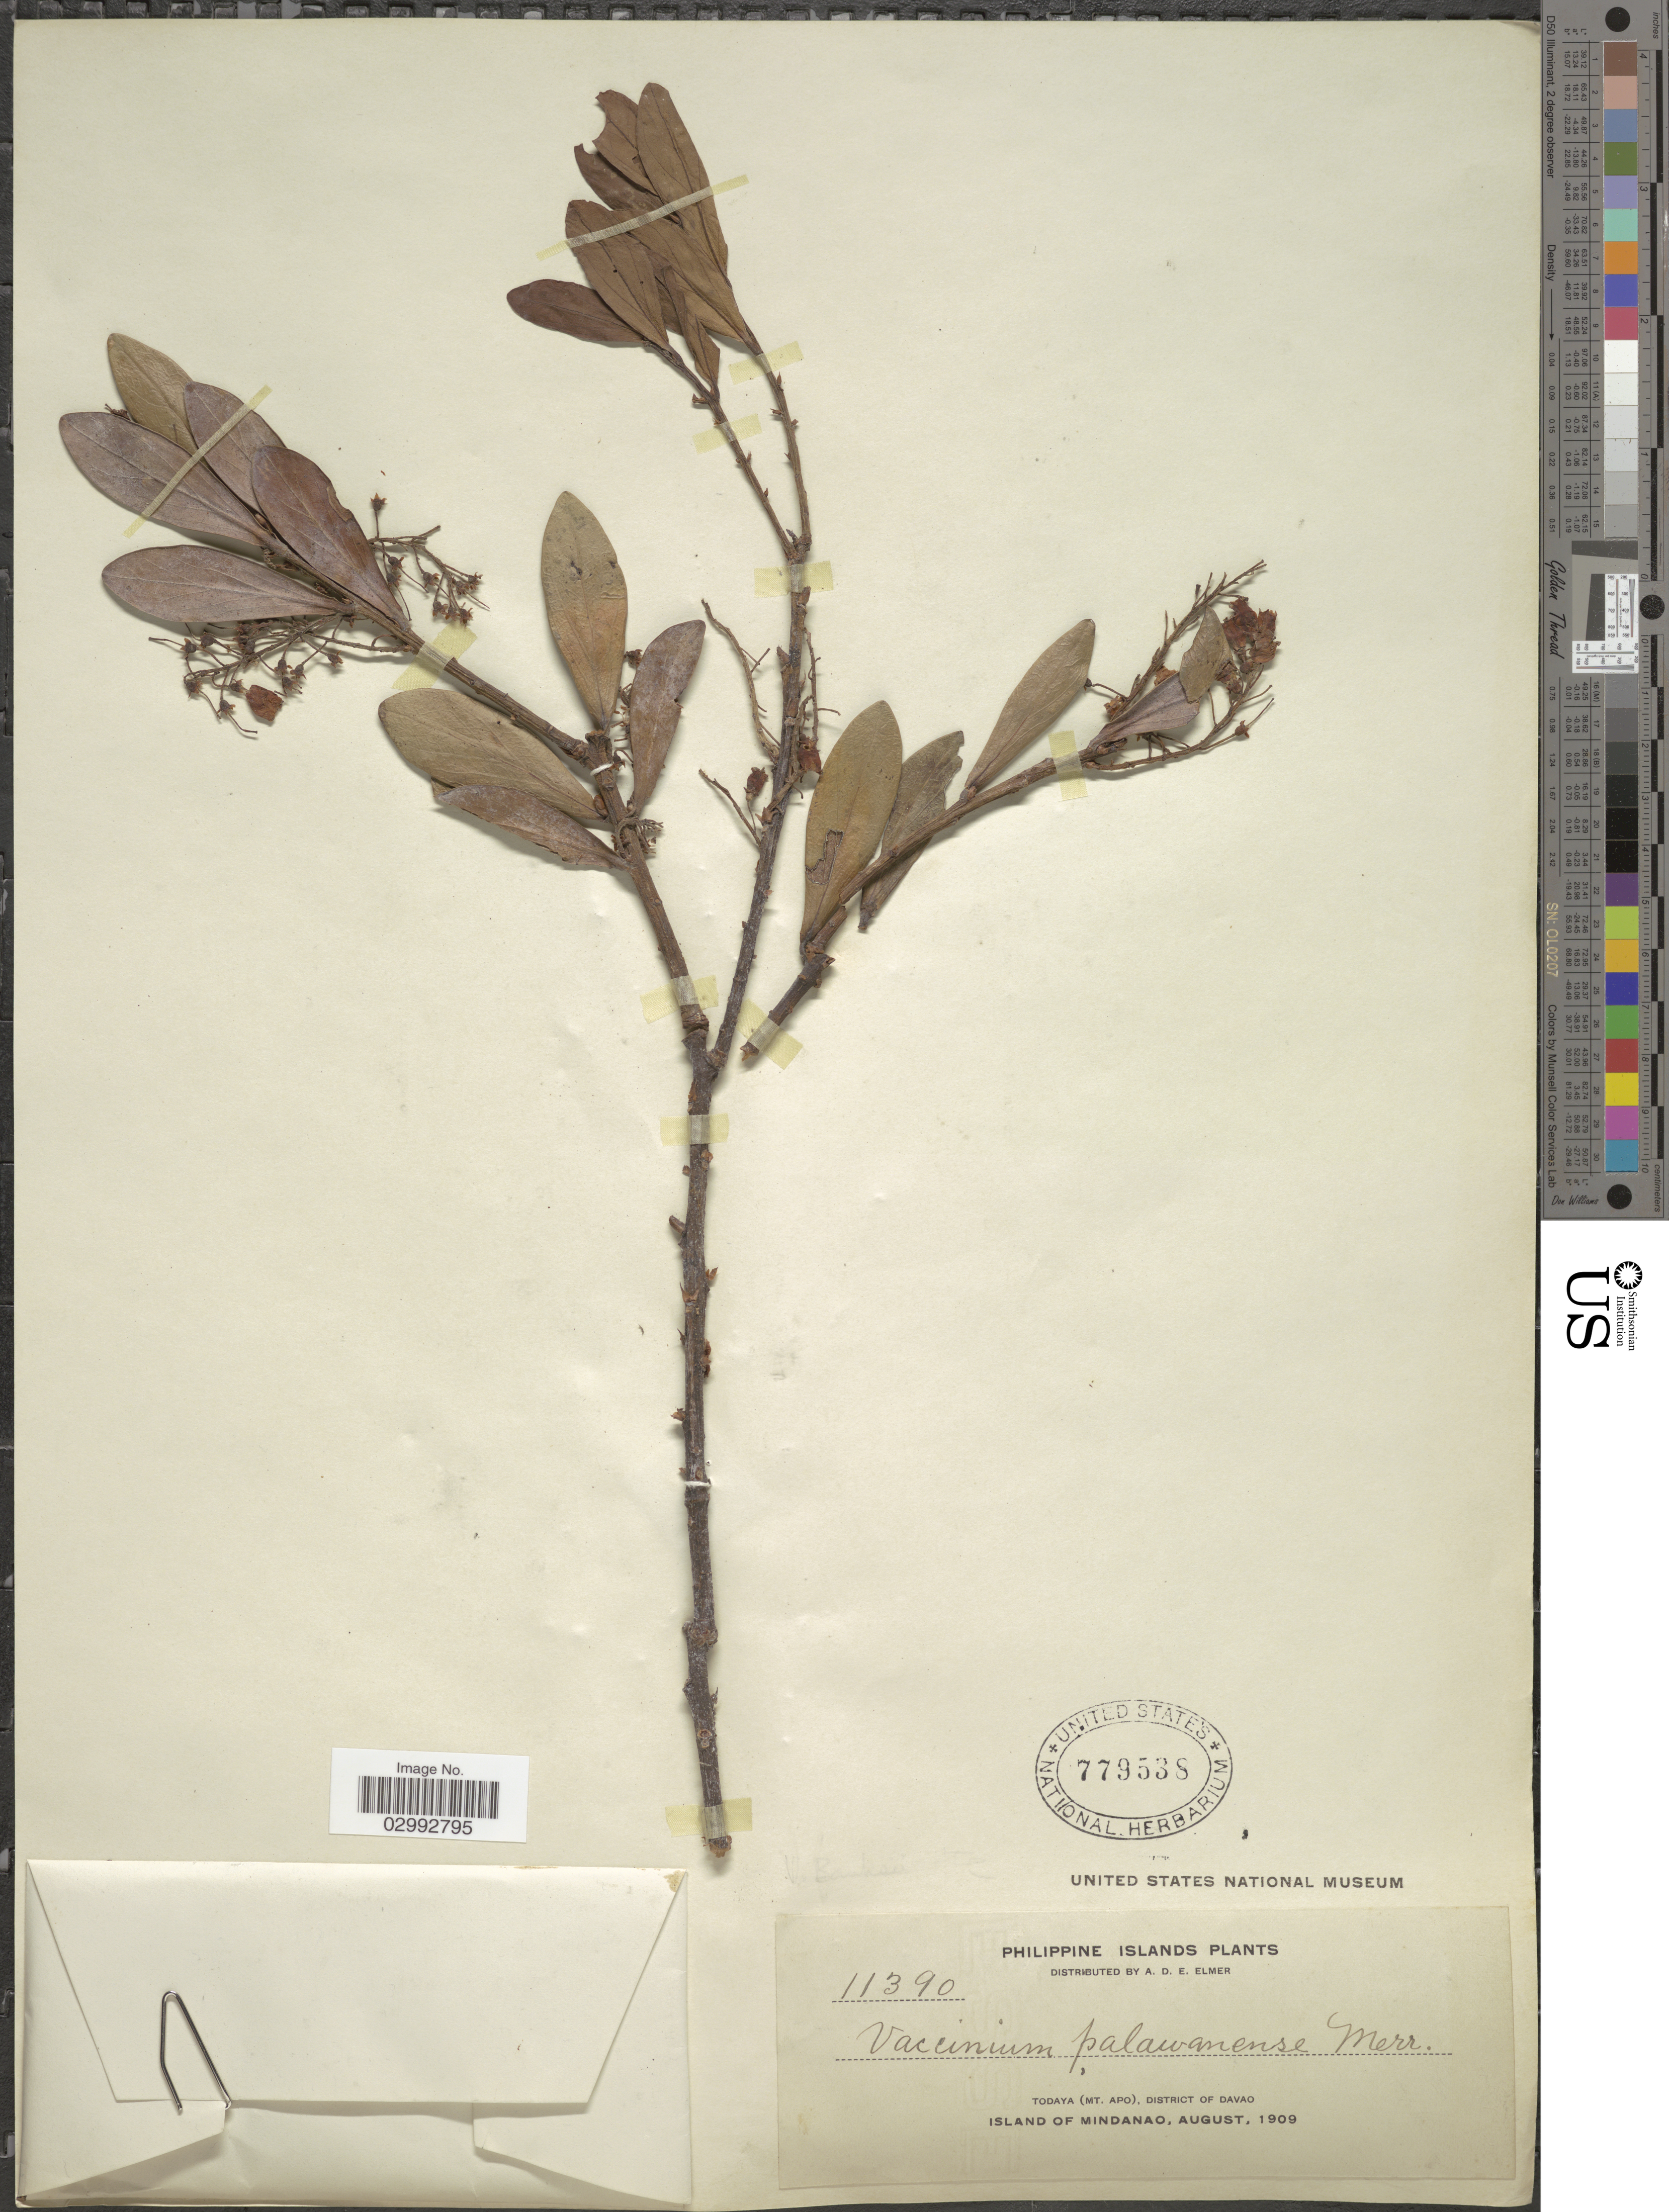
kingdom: Plantae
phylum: Tracheophyta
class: Magnoliopsida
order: Ericales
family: Ericaceae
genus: Vaccinium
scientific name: Vaccinium palawanense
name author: Merr.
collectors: A. D. E. Elmer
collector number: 11390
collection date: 1909-08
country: Philippines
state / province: Davao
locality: Todaya (Mt. Apo), District of Davao, Island of Mindanao.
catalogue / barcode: US 779538